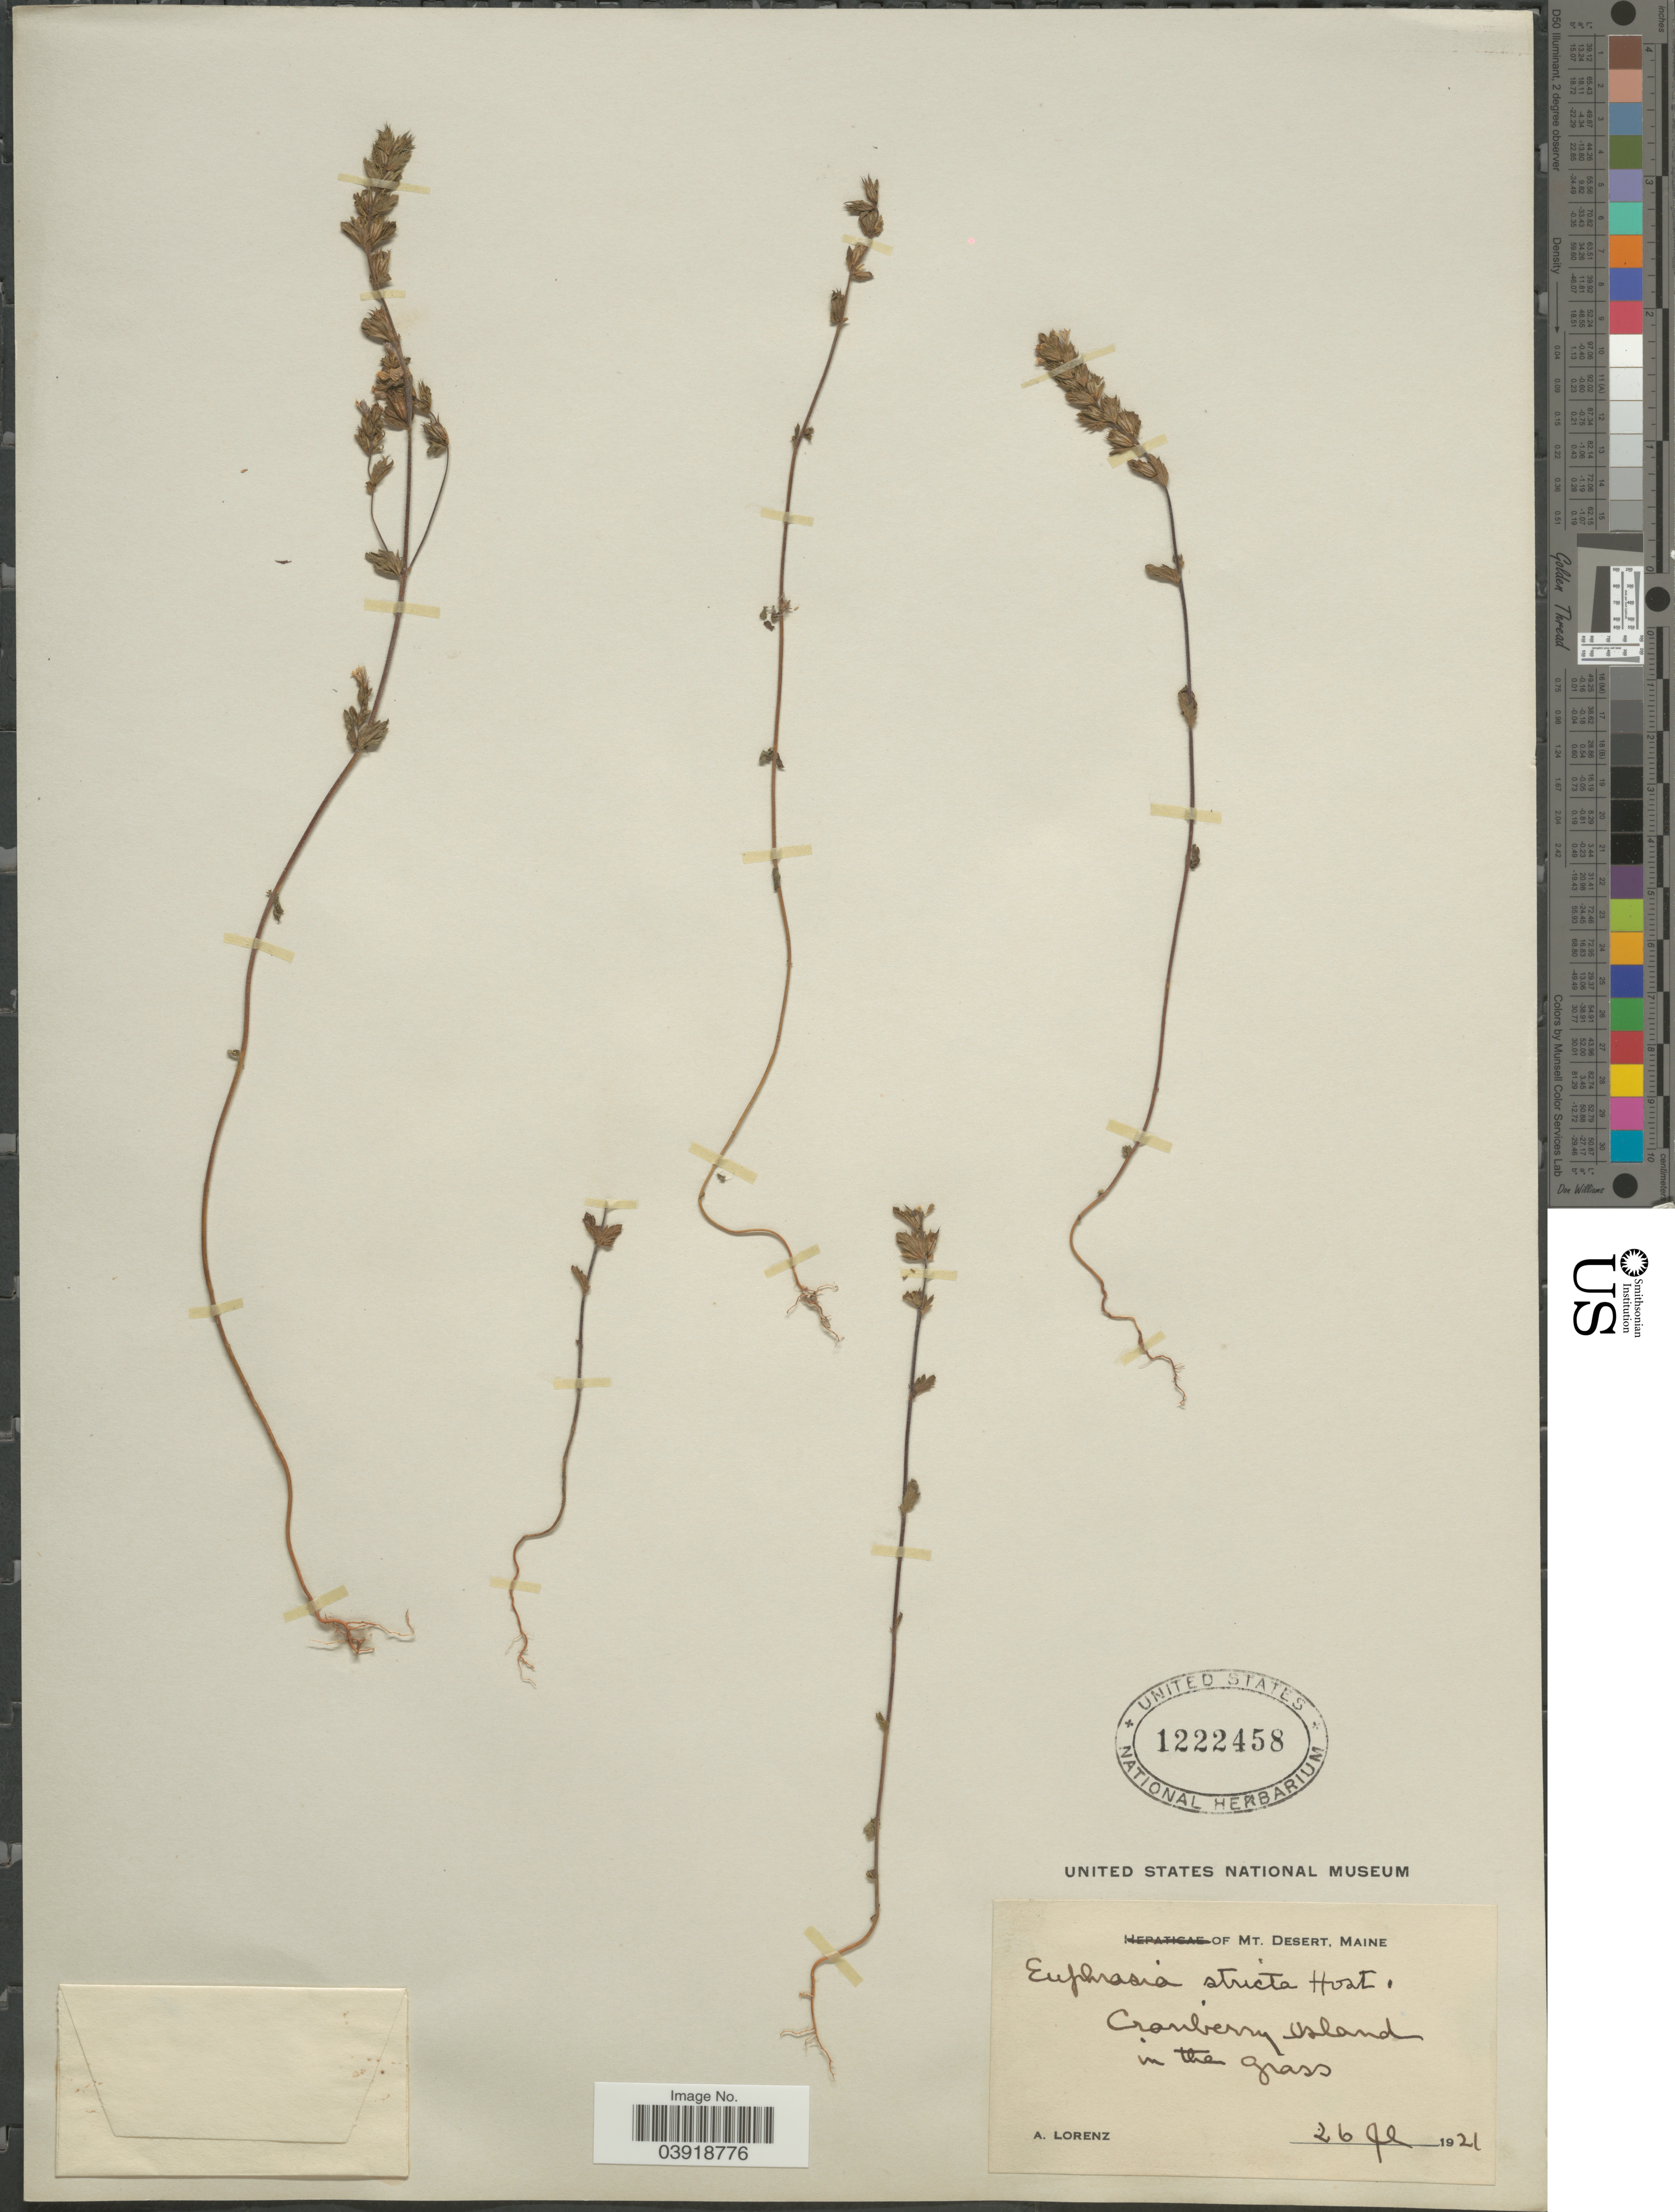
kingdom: Plantae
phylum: Tracheophyta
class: Magnoliopsida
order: Lamiales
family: Orobanchaceae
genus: Euphrasia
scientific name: Euphrasia stricta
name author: Kunth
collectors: A. Lorenz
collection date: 1921-07-26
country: United States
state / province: Maine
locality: Mt. Desert. Cranberry Island in the grass.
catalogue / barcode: US 1222458